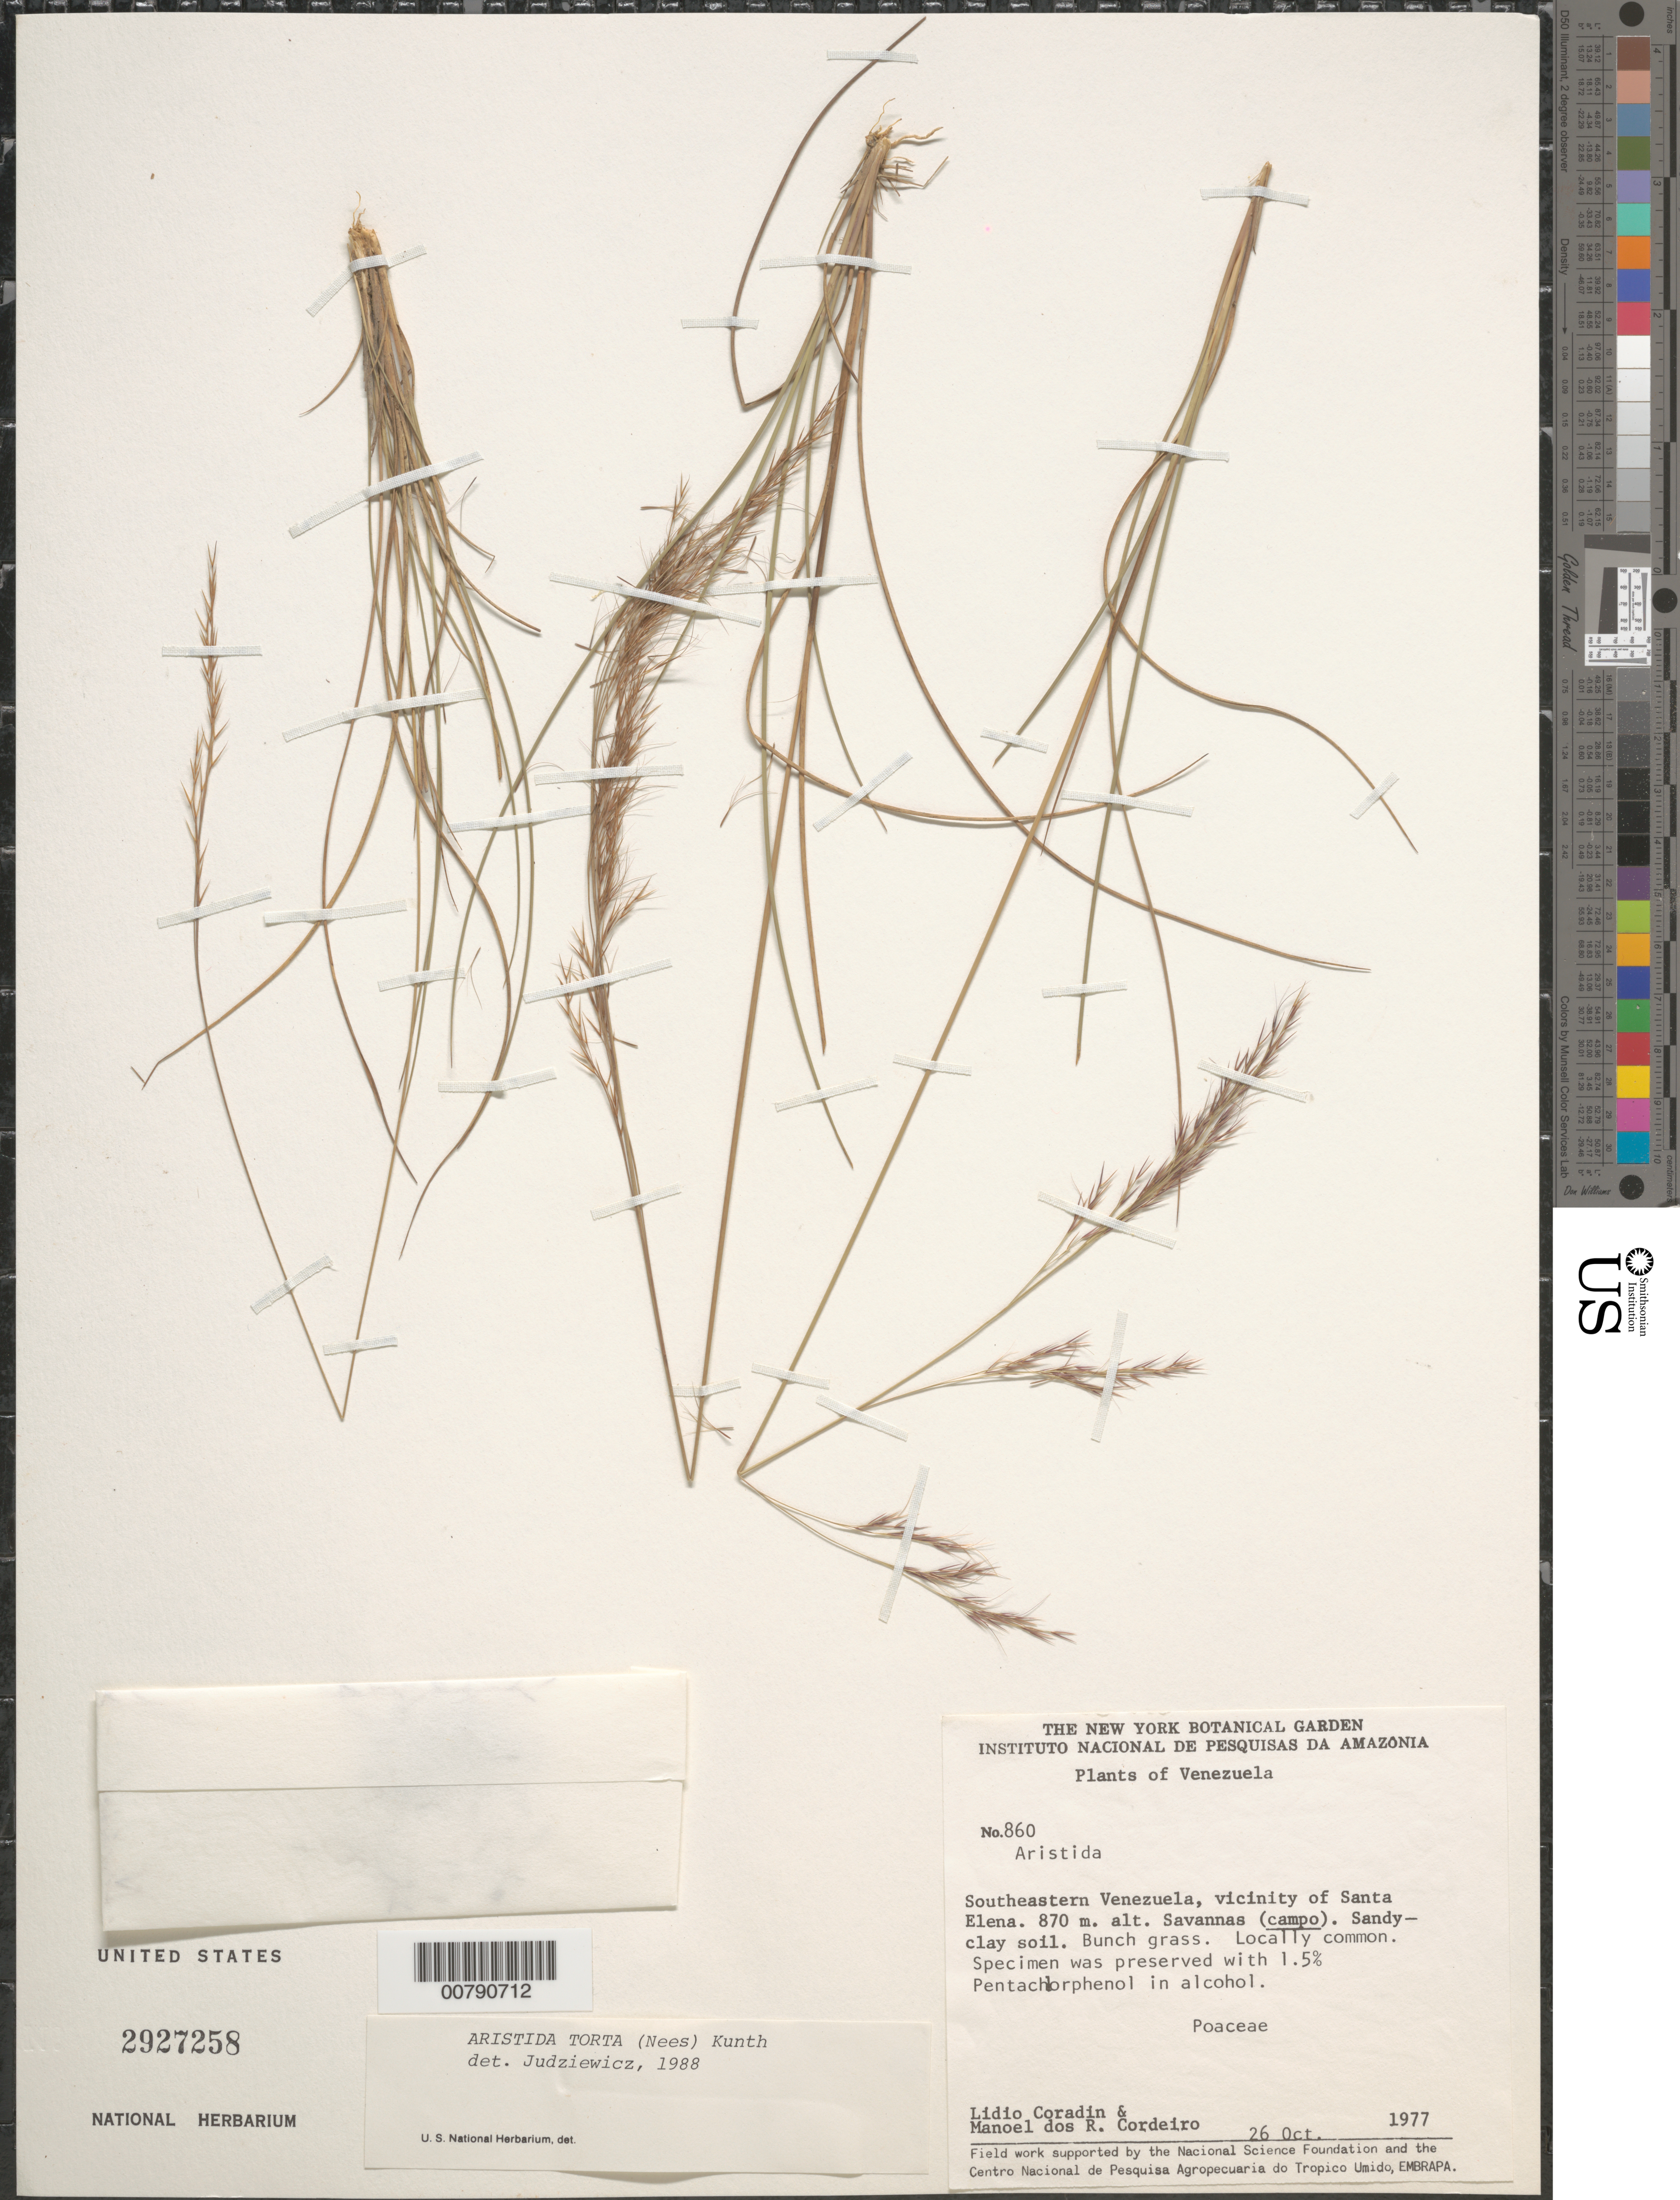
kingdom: Plantae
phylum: Tracheophyta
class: Liliopsida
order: Poales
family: Poaceae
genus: Aristida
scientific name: Aristida torta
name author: (Nees) Kunth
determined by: Judziewicz, E. J.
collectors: L. Coradin & M. Cordeiro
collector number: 860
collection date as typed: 26-Oct-77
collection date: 1977-10-26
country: Venezuela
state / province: Bolívar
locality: Santa Elena, vic., SE Venezuela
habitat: Sandy-clay soil.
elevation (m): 870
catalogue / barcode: US 2927258